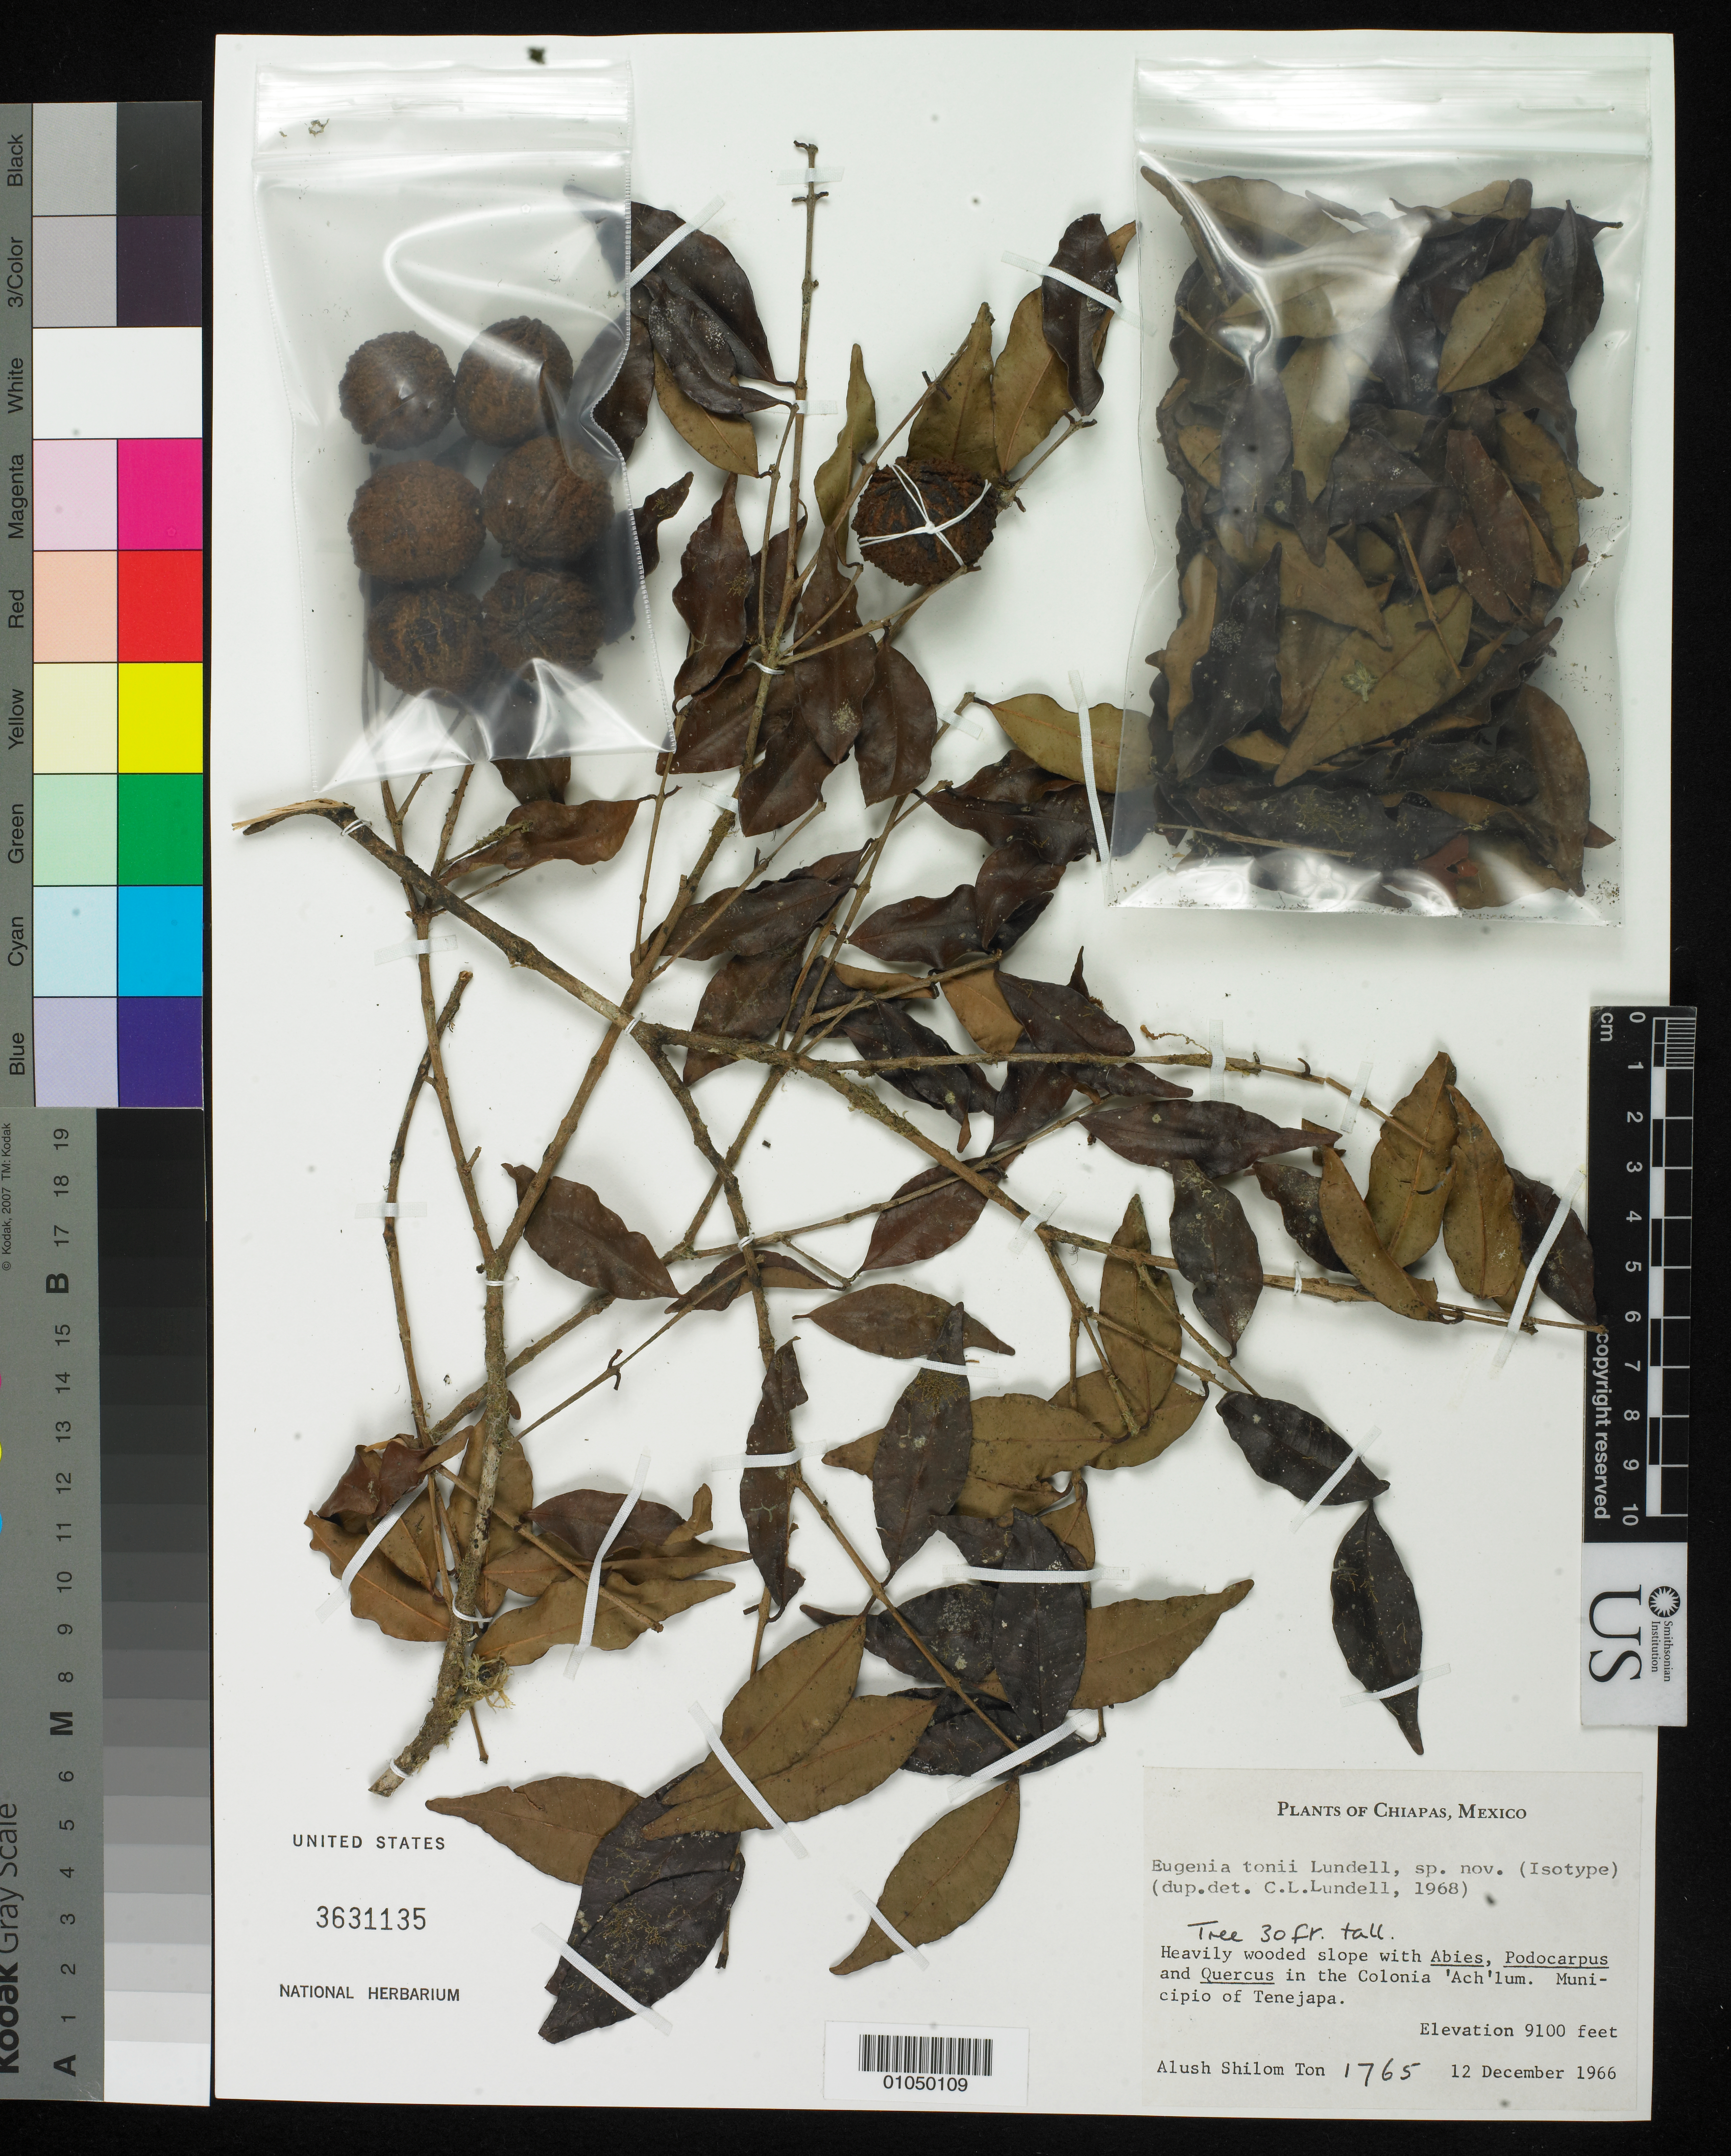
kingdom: Plantae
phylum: Tracheophyta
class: Magnoliopsida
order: Myrtales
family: Myrtaceae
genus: Eugenia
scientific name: Eugenia tonii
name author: Lundell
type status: Isotype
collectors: A. S. Ton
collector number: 1765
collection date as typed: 12 Dec 1966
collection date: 1966-12-12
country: Mexico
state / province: Chiapas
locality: Colonia 'Ach'lum. Municipio of Tenejapa.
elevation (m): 2774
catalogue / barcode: US 3631135